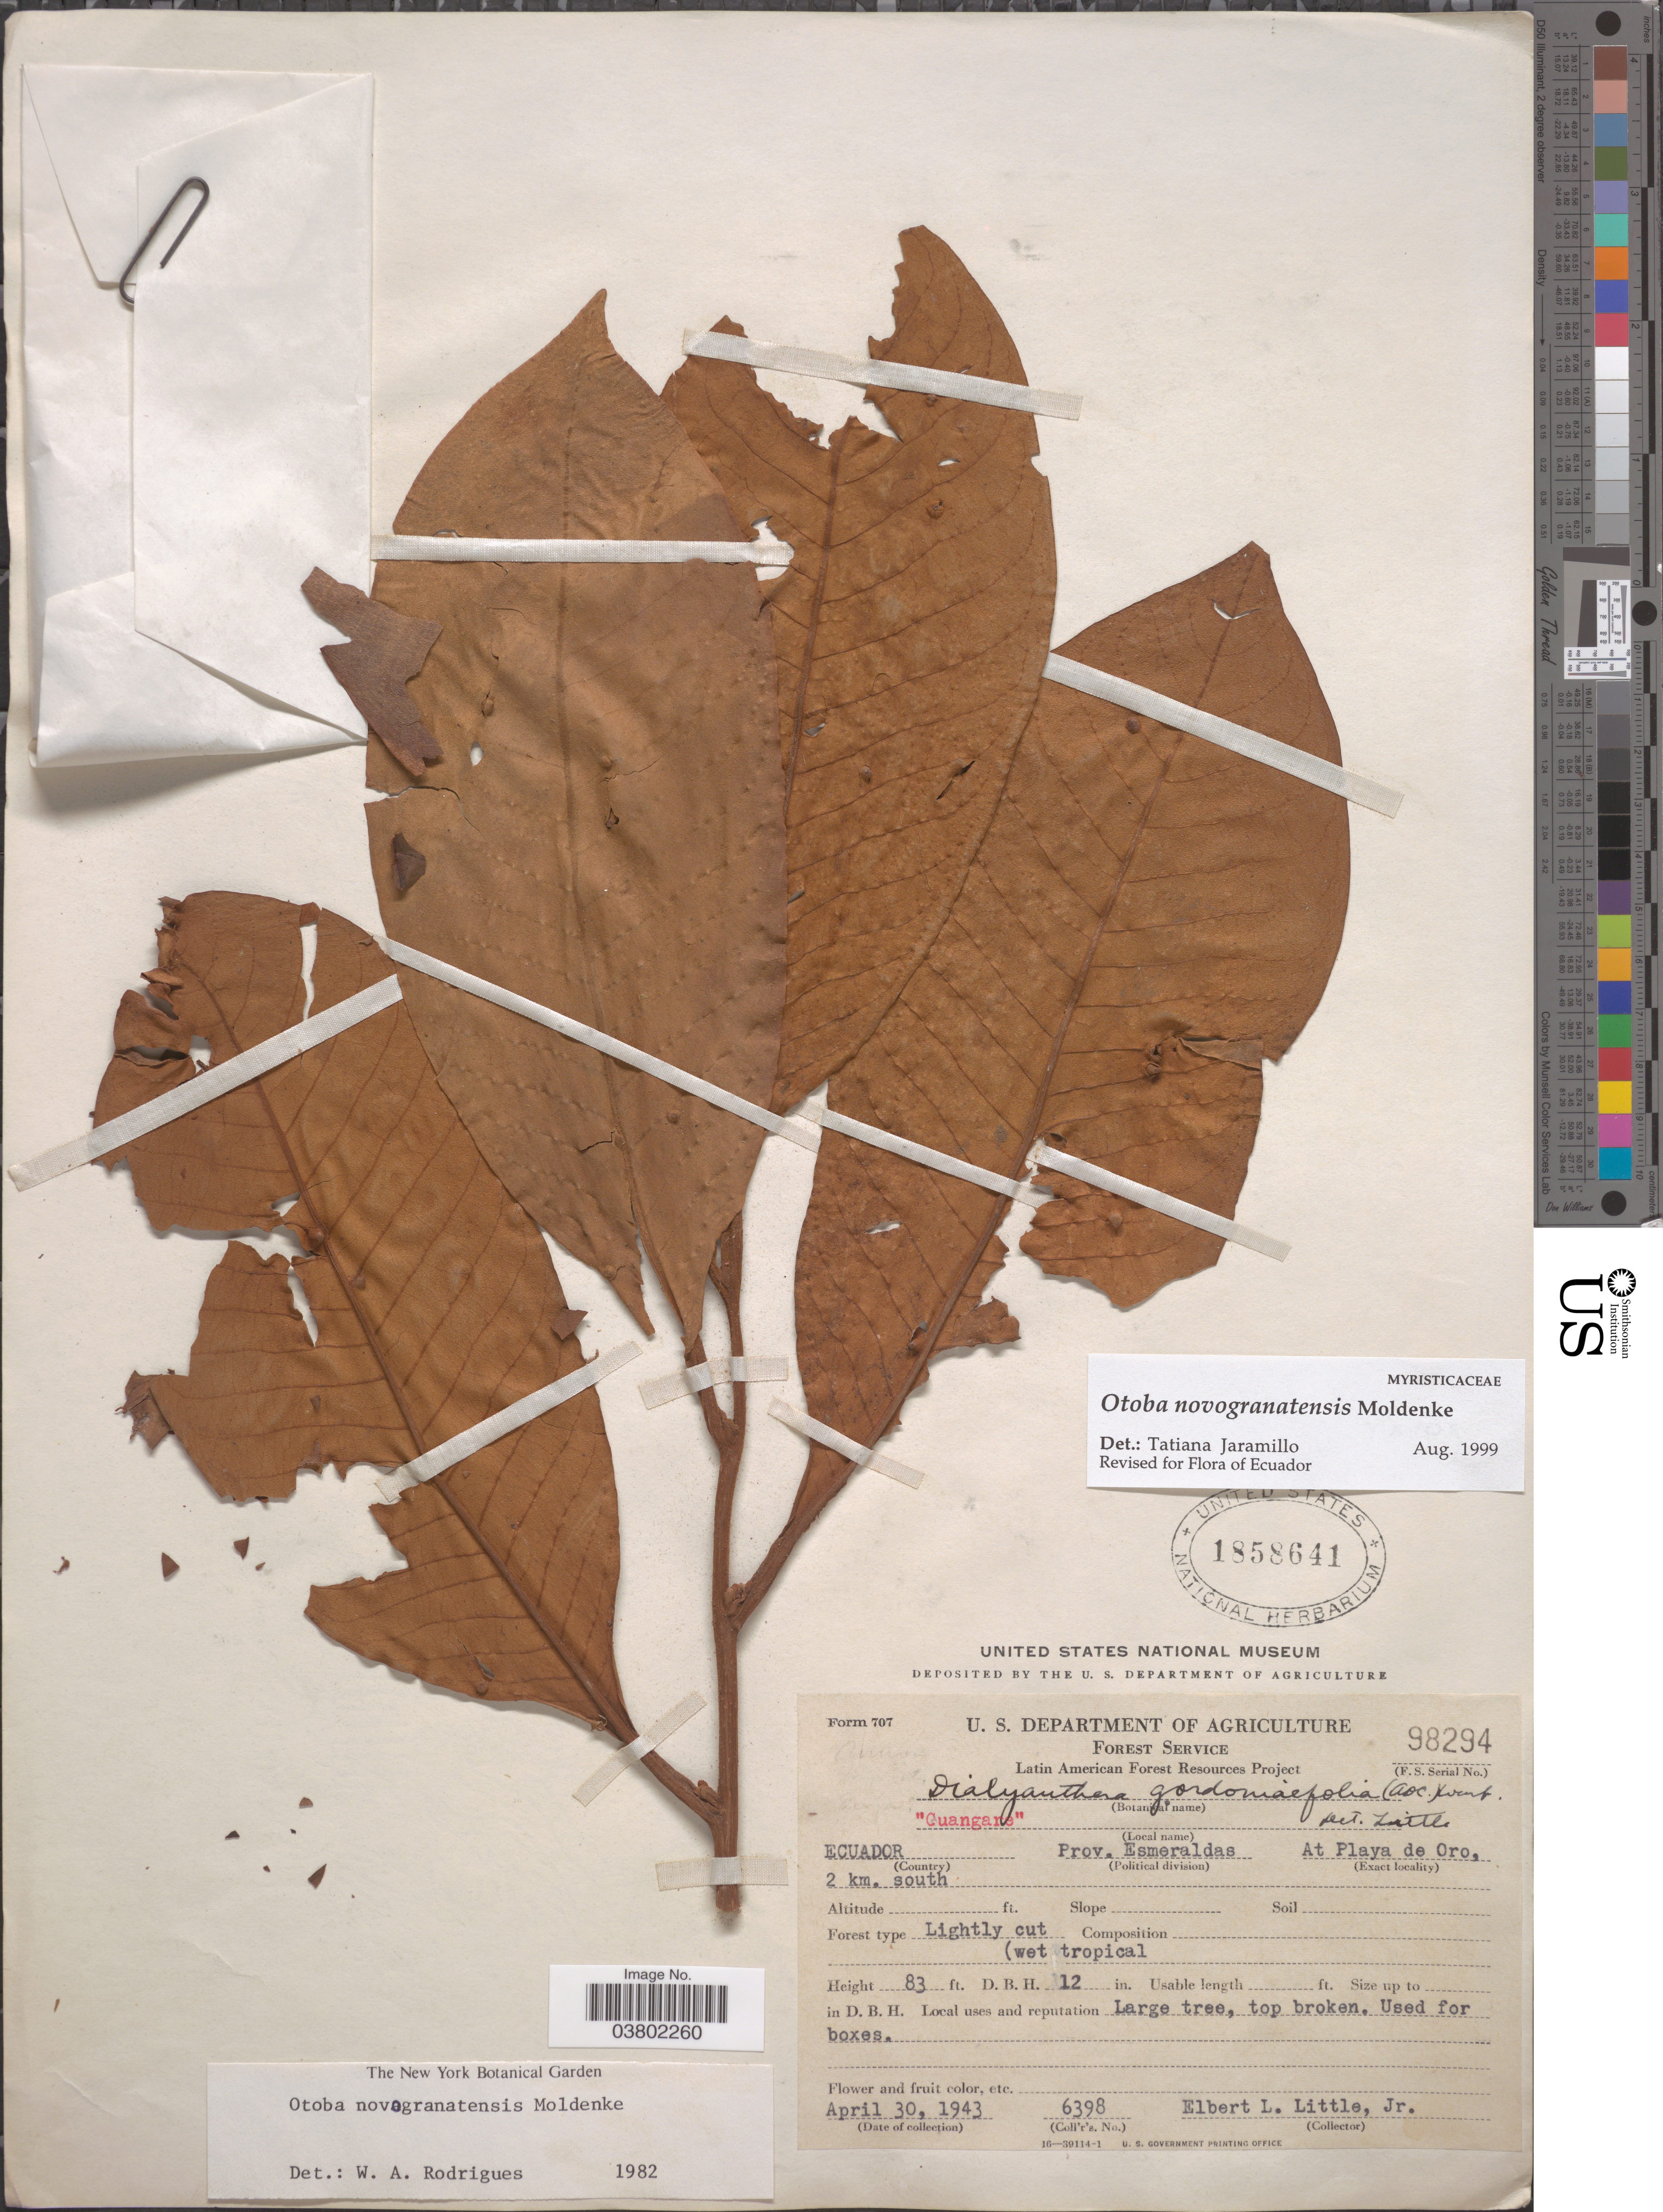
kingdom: Plantae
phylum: Tracheophyta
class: Magnoliopsida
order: Magnoliales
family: Myristicaceae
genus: Otoba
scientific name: Otoba novogranatensis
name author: Moldenke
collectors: E. L. Little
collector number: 6398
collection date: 1943-04-30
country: Ecuador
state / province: Esmeraldas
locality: At Playa de Oro, 2 km. south.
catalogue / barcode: US 1858641